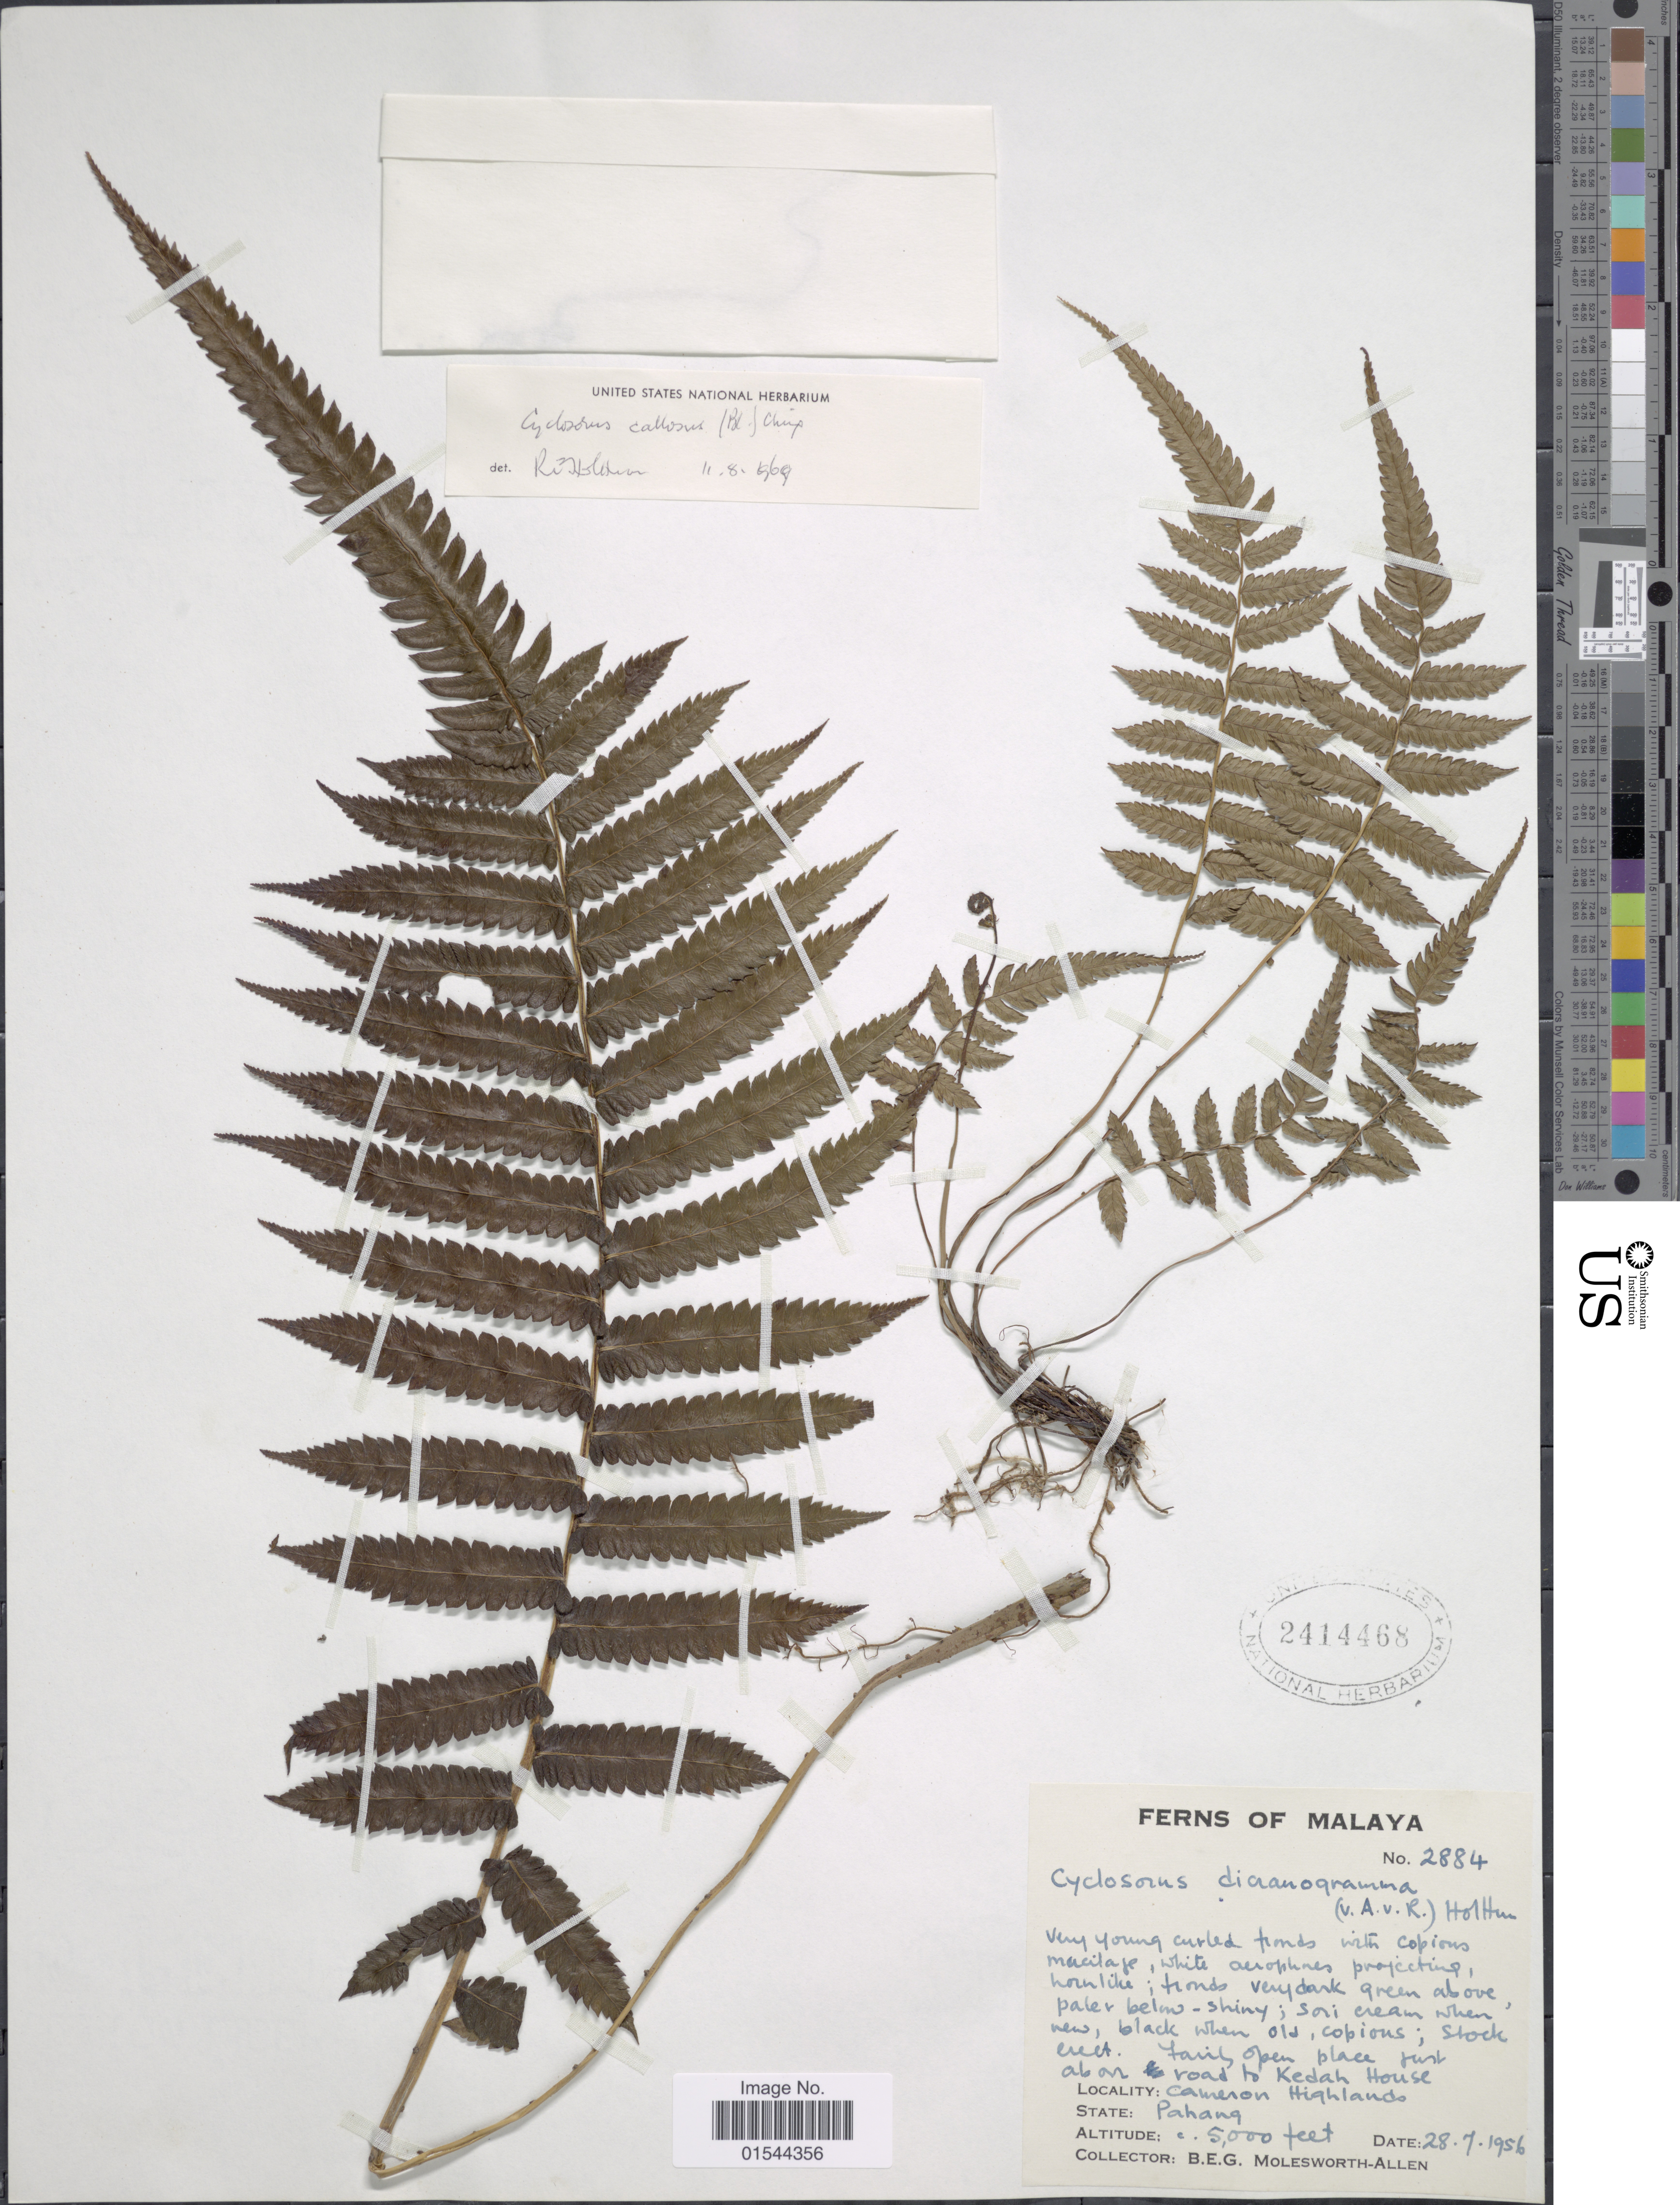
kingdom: Plantae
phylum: Tracheophyta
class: Polypodiopsida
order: Polypodiales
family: Thelypteridaceae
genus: Pneumatopteris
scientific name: Pneumatopteris callosa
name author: (Blume) Nakai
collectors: B. E. G. Molesworth-Allen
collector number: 2884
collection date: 1956-07-28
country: Malaysia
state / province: Pahang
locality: Malaya, Just above road to Kedah House, Cameron Highlands, State Pahang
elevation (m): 1524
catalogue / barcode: US 2414468